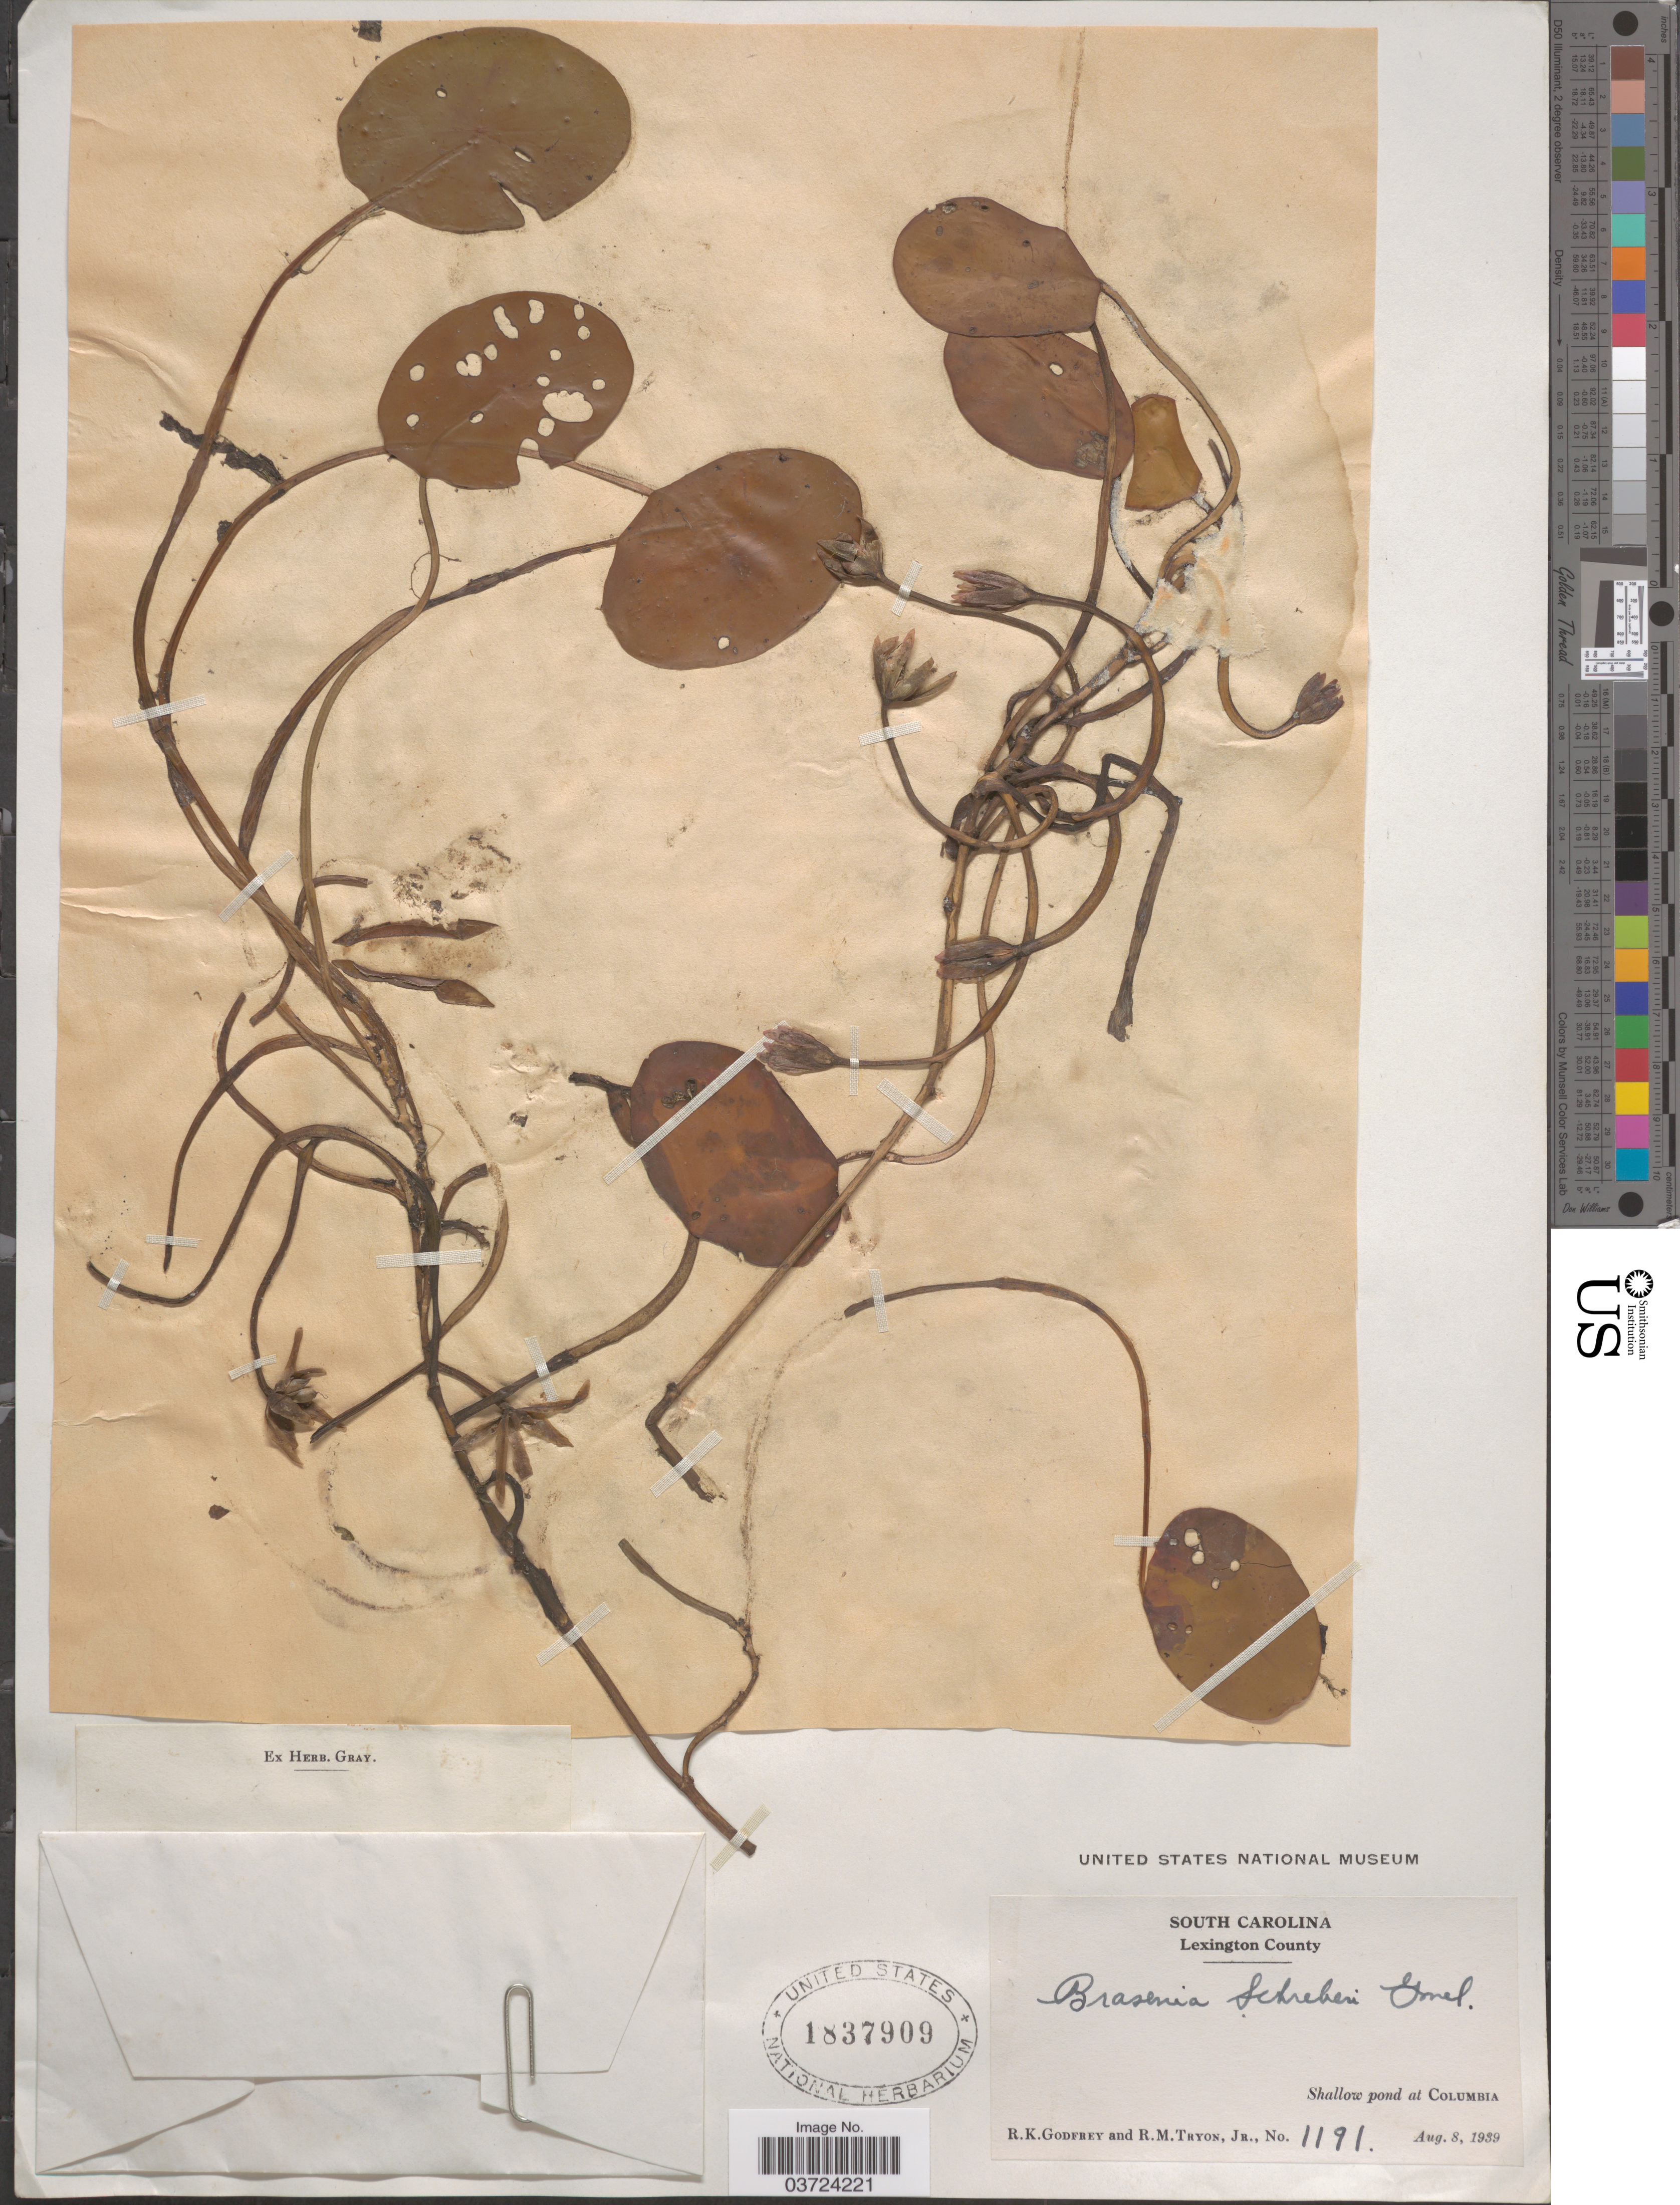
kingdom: Plantae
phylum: Tracheophyta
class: Magnoliopsida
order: Nymphaeales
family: Cabombaceae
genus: Brasenia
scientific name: Brasenia schreberi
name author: J.F. Gmel.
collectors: R. K. Godfrey & R. Tryon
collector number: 1191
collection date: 1939-08-08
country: United States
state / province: South Carolina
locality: Lexington County. Shallow pond at Columbia.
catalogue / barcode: US 1837909